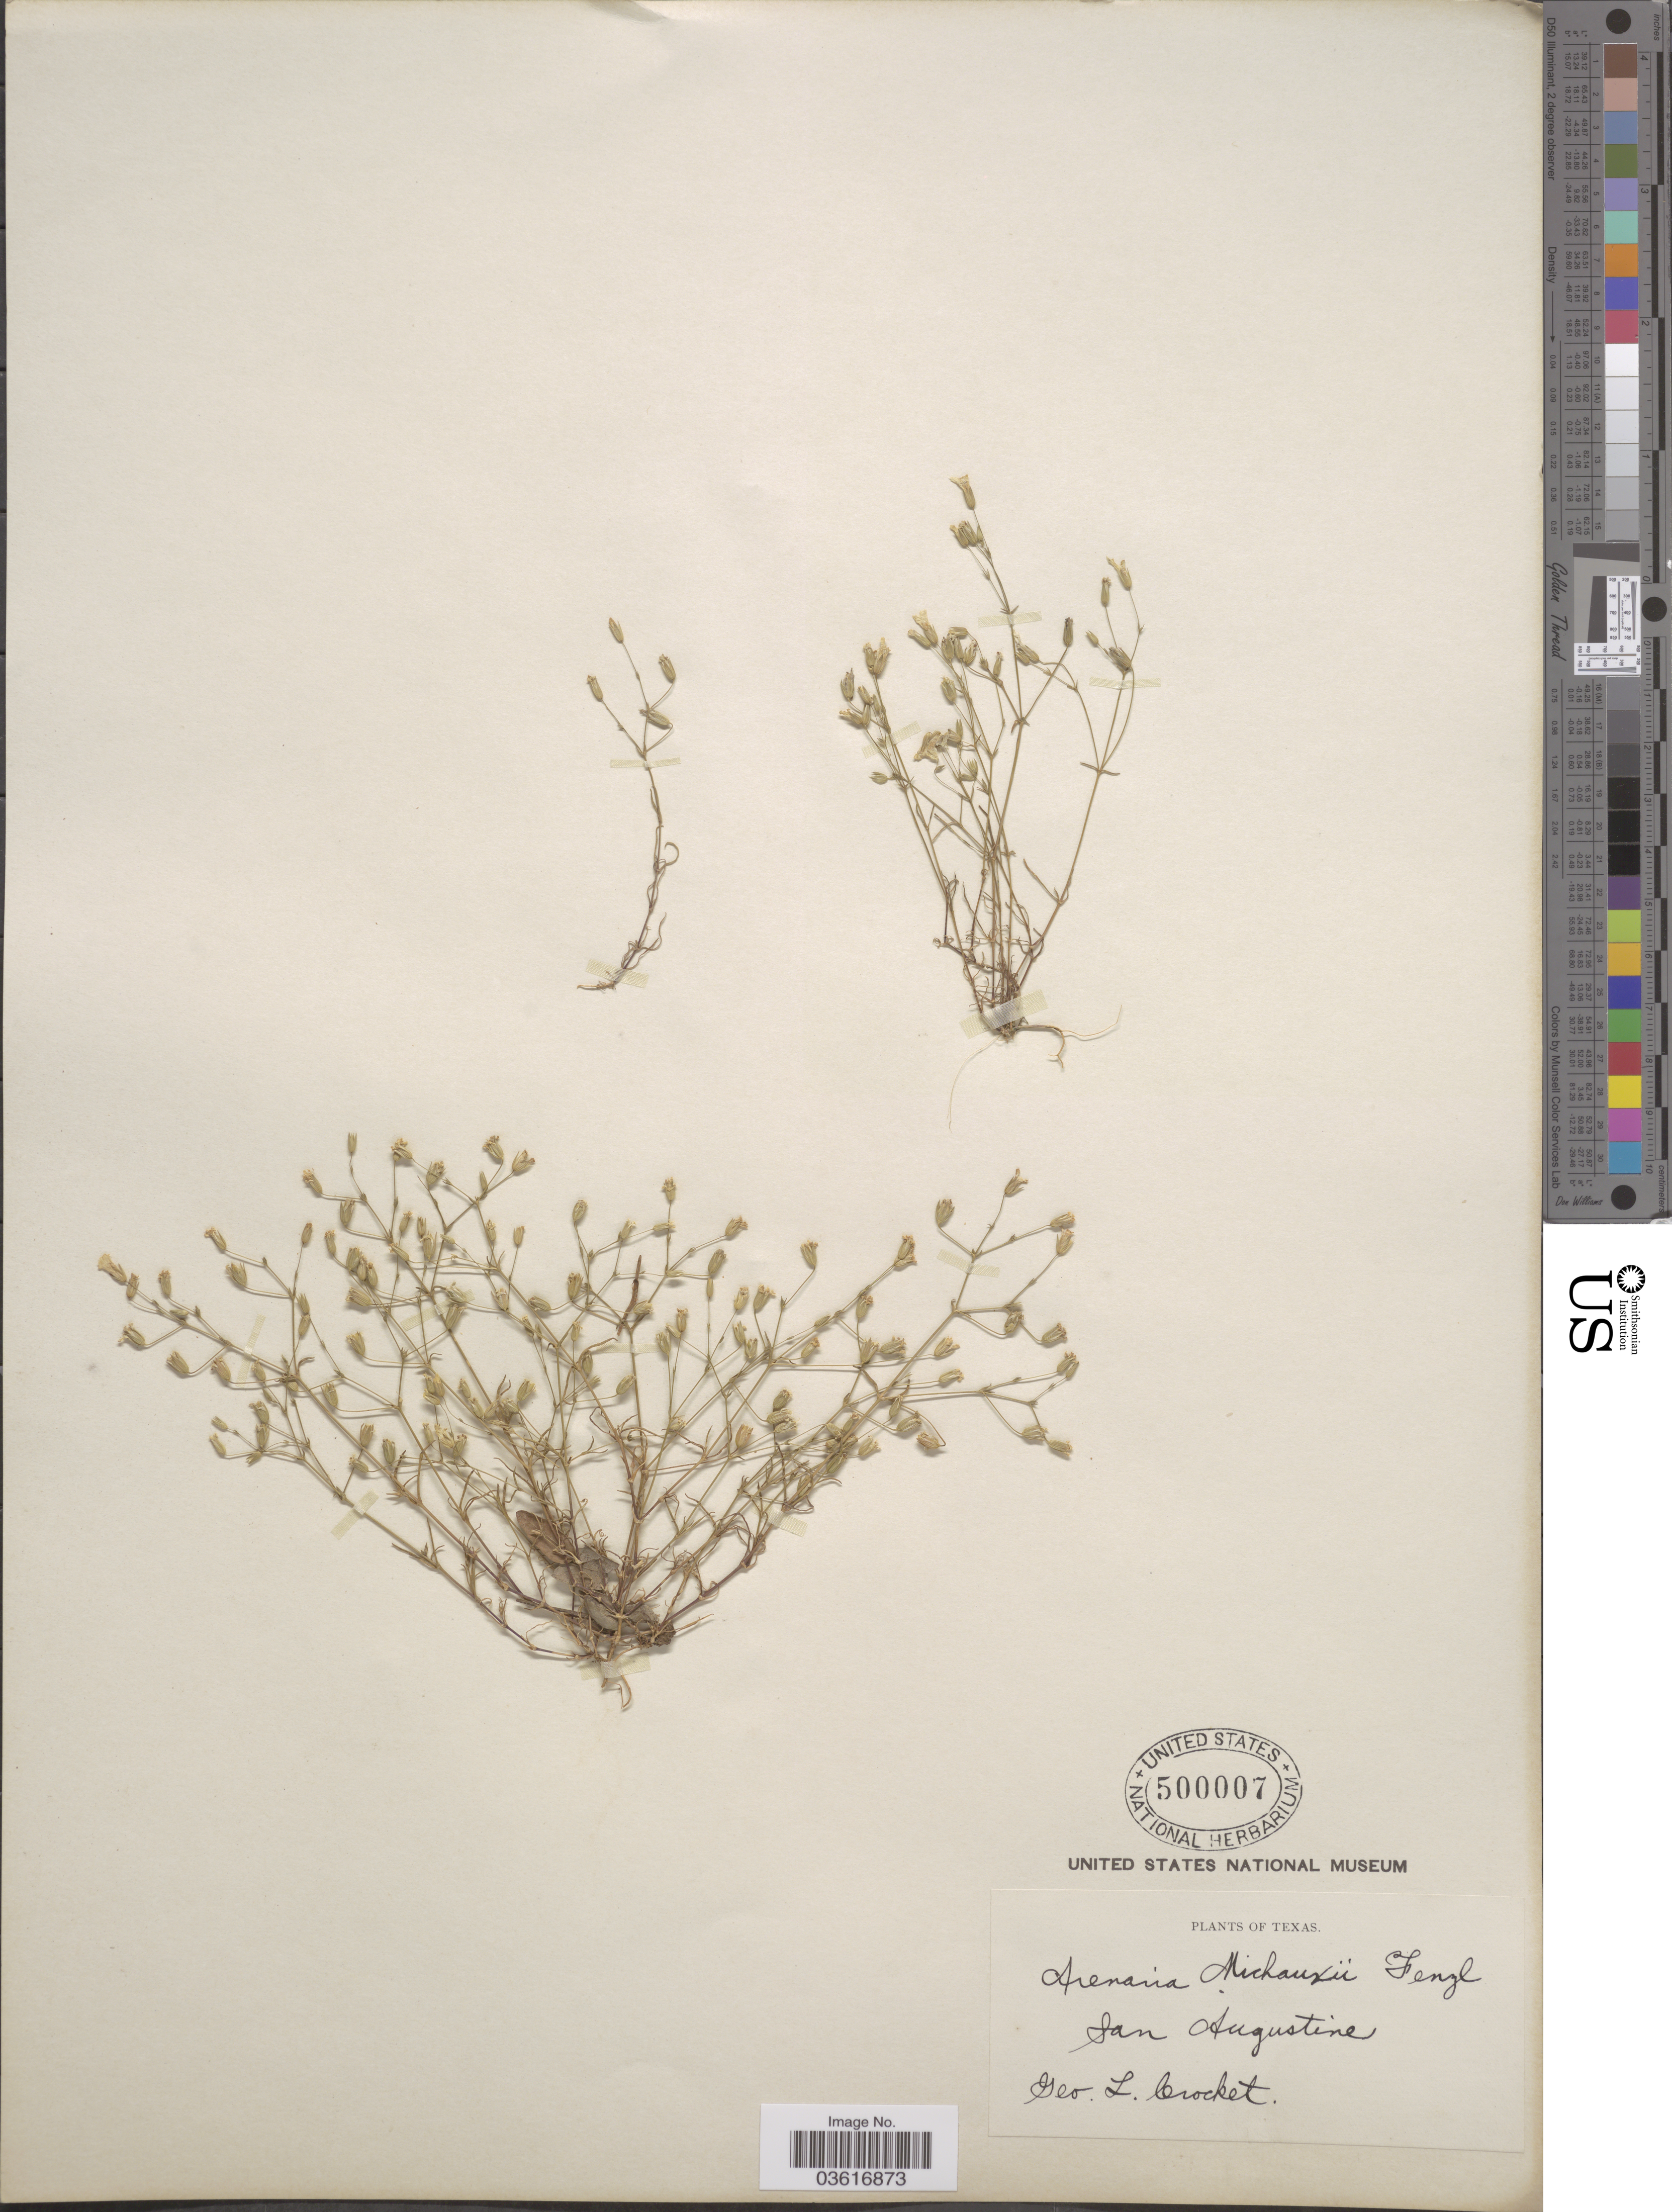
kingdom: Plantae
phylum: Tracheophyta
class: Magnoliopsida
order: Caryophyllales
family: Caryophyllaceae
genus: Minuartia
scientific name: Minuartia stricta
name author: (Sw.) Hiern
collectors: G. Crocket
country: United States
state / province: Texas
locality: San Augustine.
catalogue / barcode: US 500007